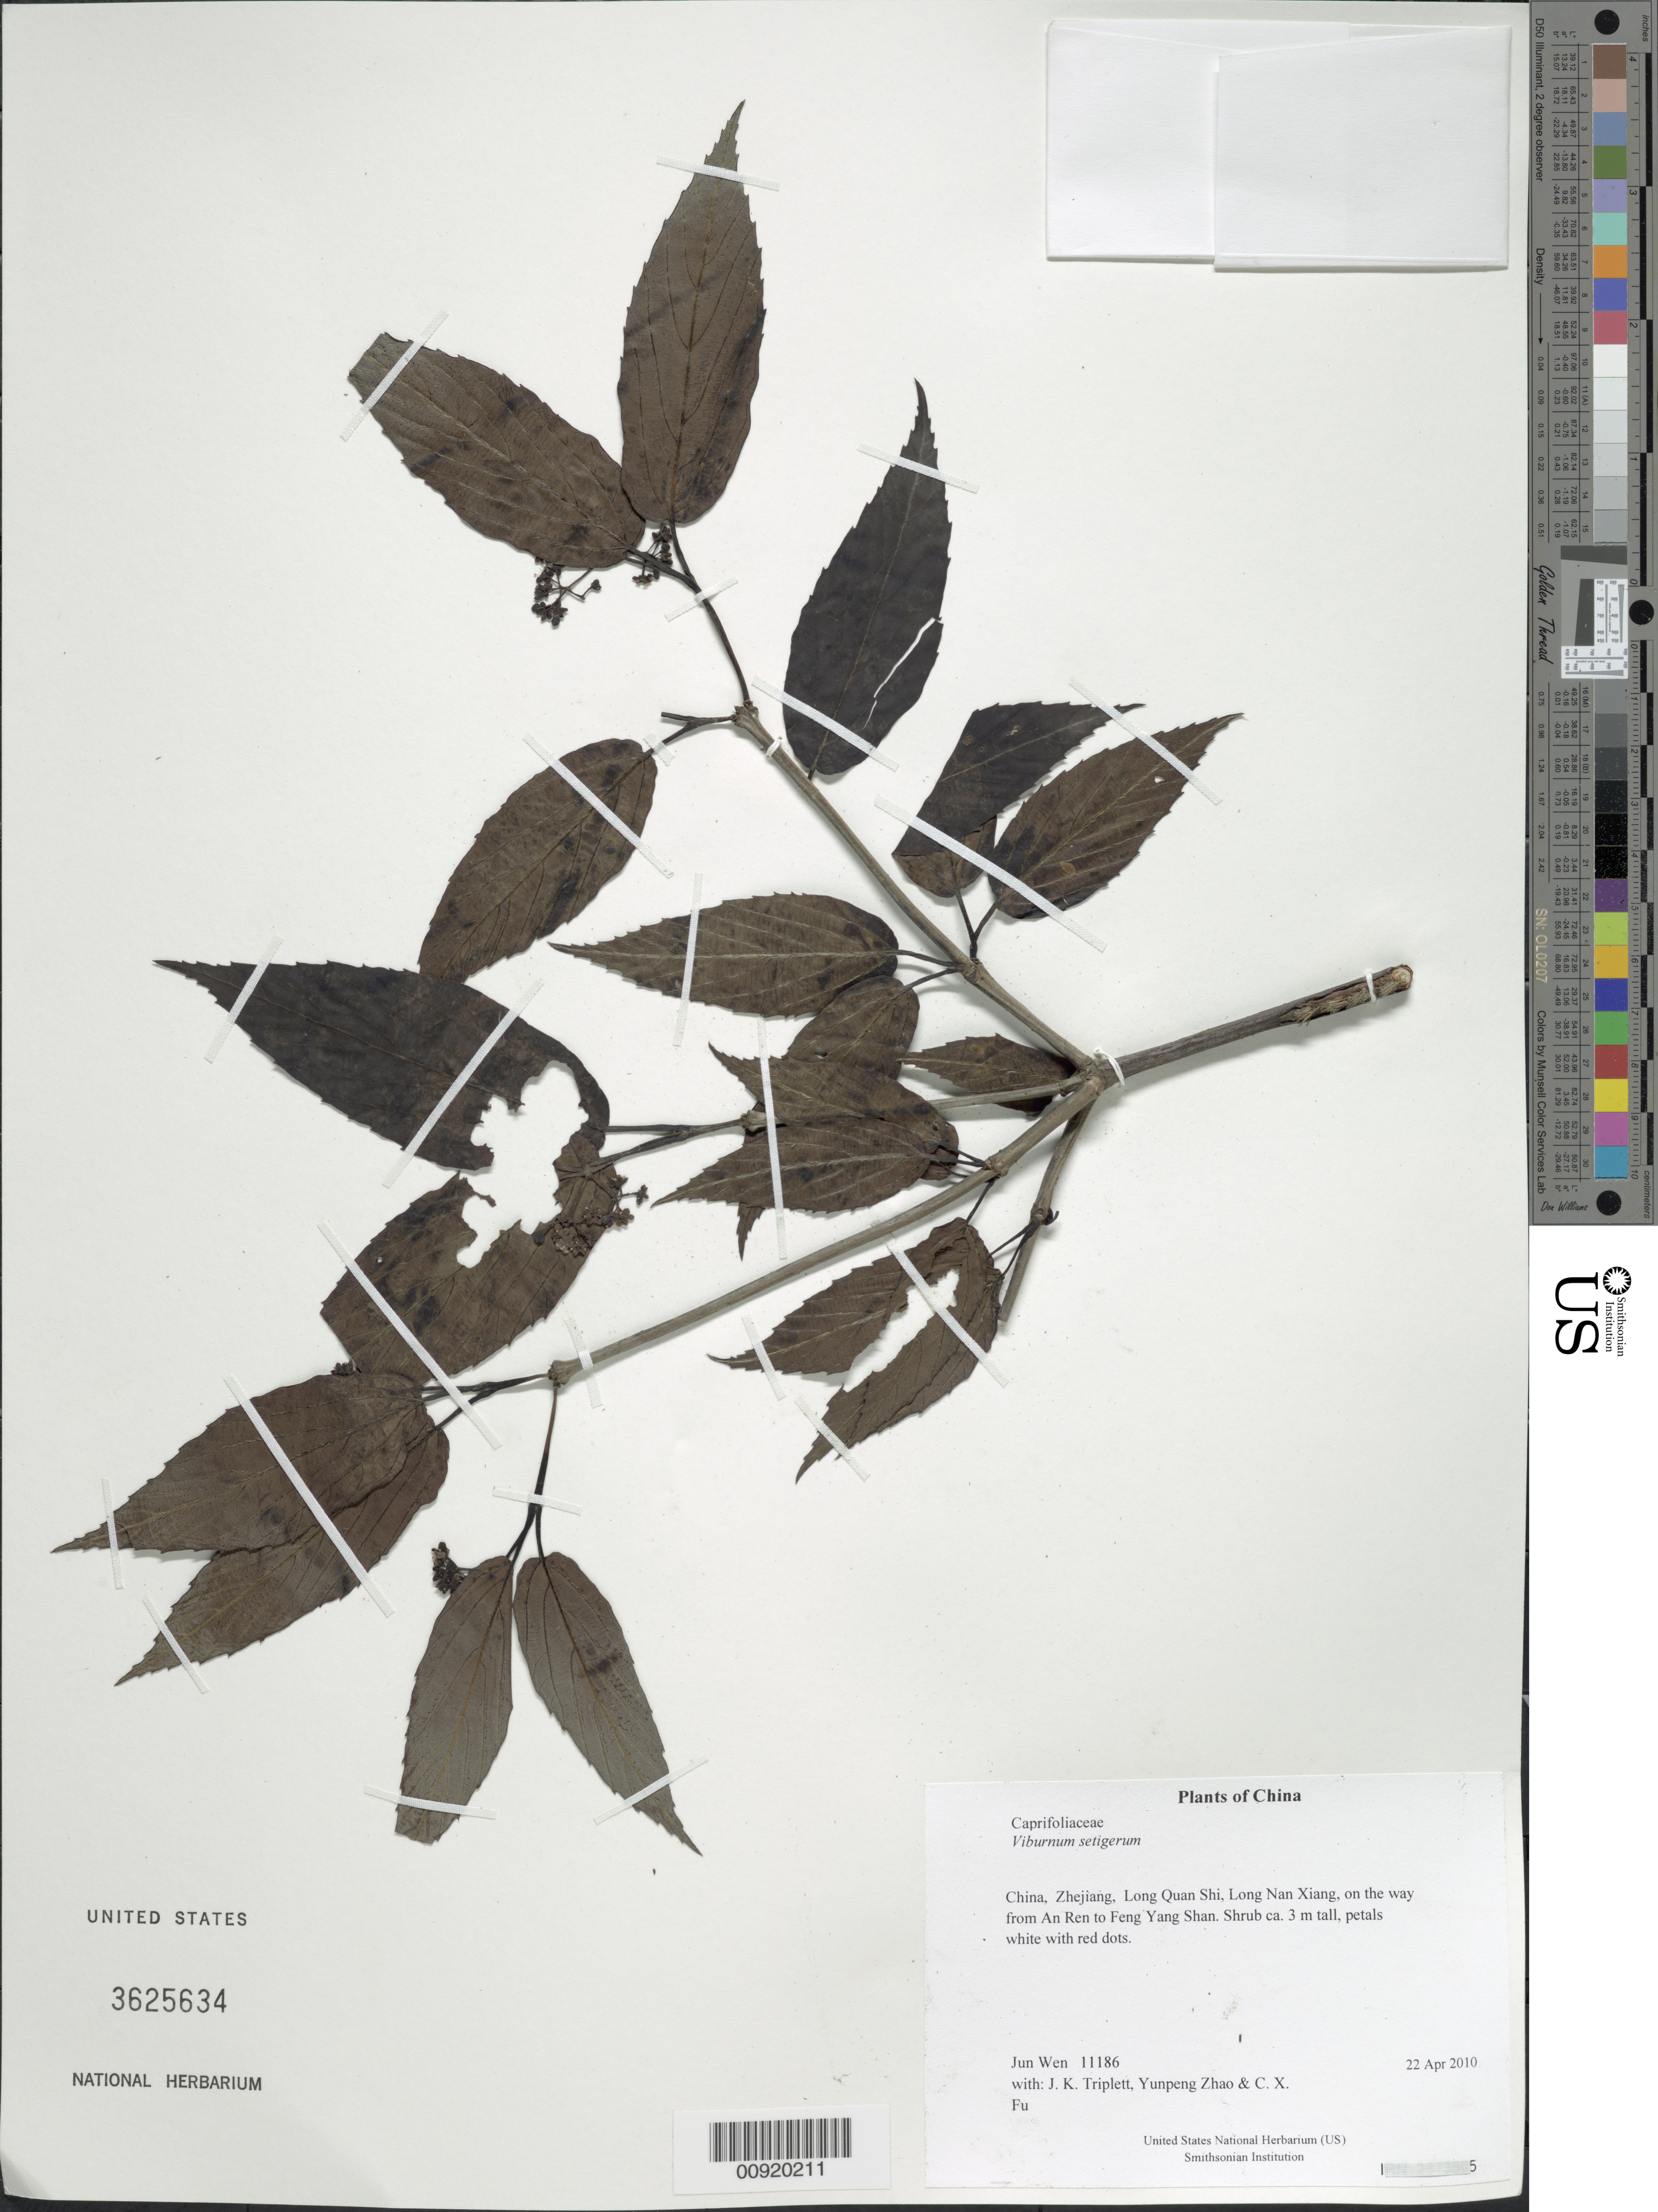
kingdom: Plantae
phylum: Tracheophyta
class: Magnoliopsida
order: Dipsacales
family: Viburnaceae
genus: Viburnum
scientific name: Viburnum setigerum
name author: Hance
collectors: J. Wen, J. K. Triplett, Yunpeng Zhao & C. X. Fu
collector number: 11186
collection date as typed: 22 Apr 2010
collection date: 2010-04-22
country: China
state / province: Zhejiang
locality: Long Quan Shi, Long Nan Xiang, on the way from An Ren to Feng Yang Shan.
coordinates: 27 57.557 N, 119 18.278 E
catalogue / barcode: US 3625634